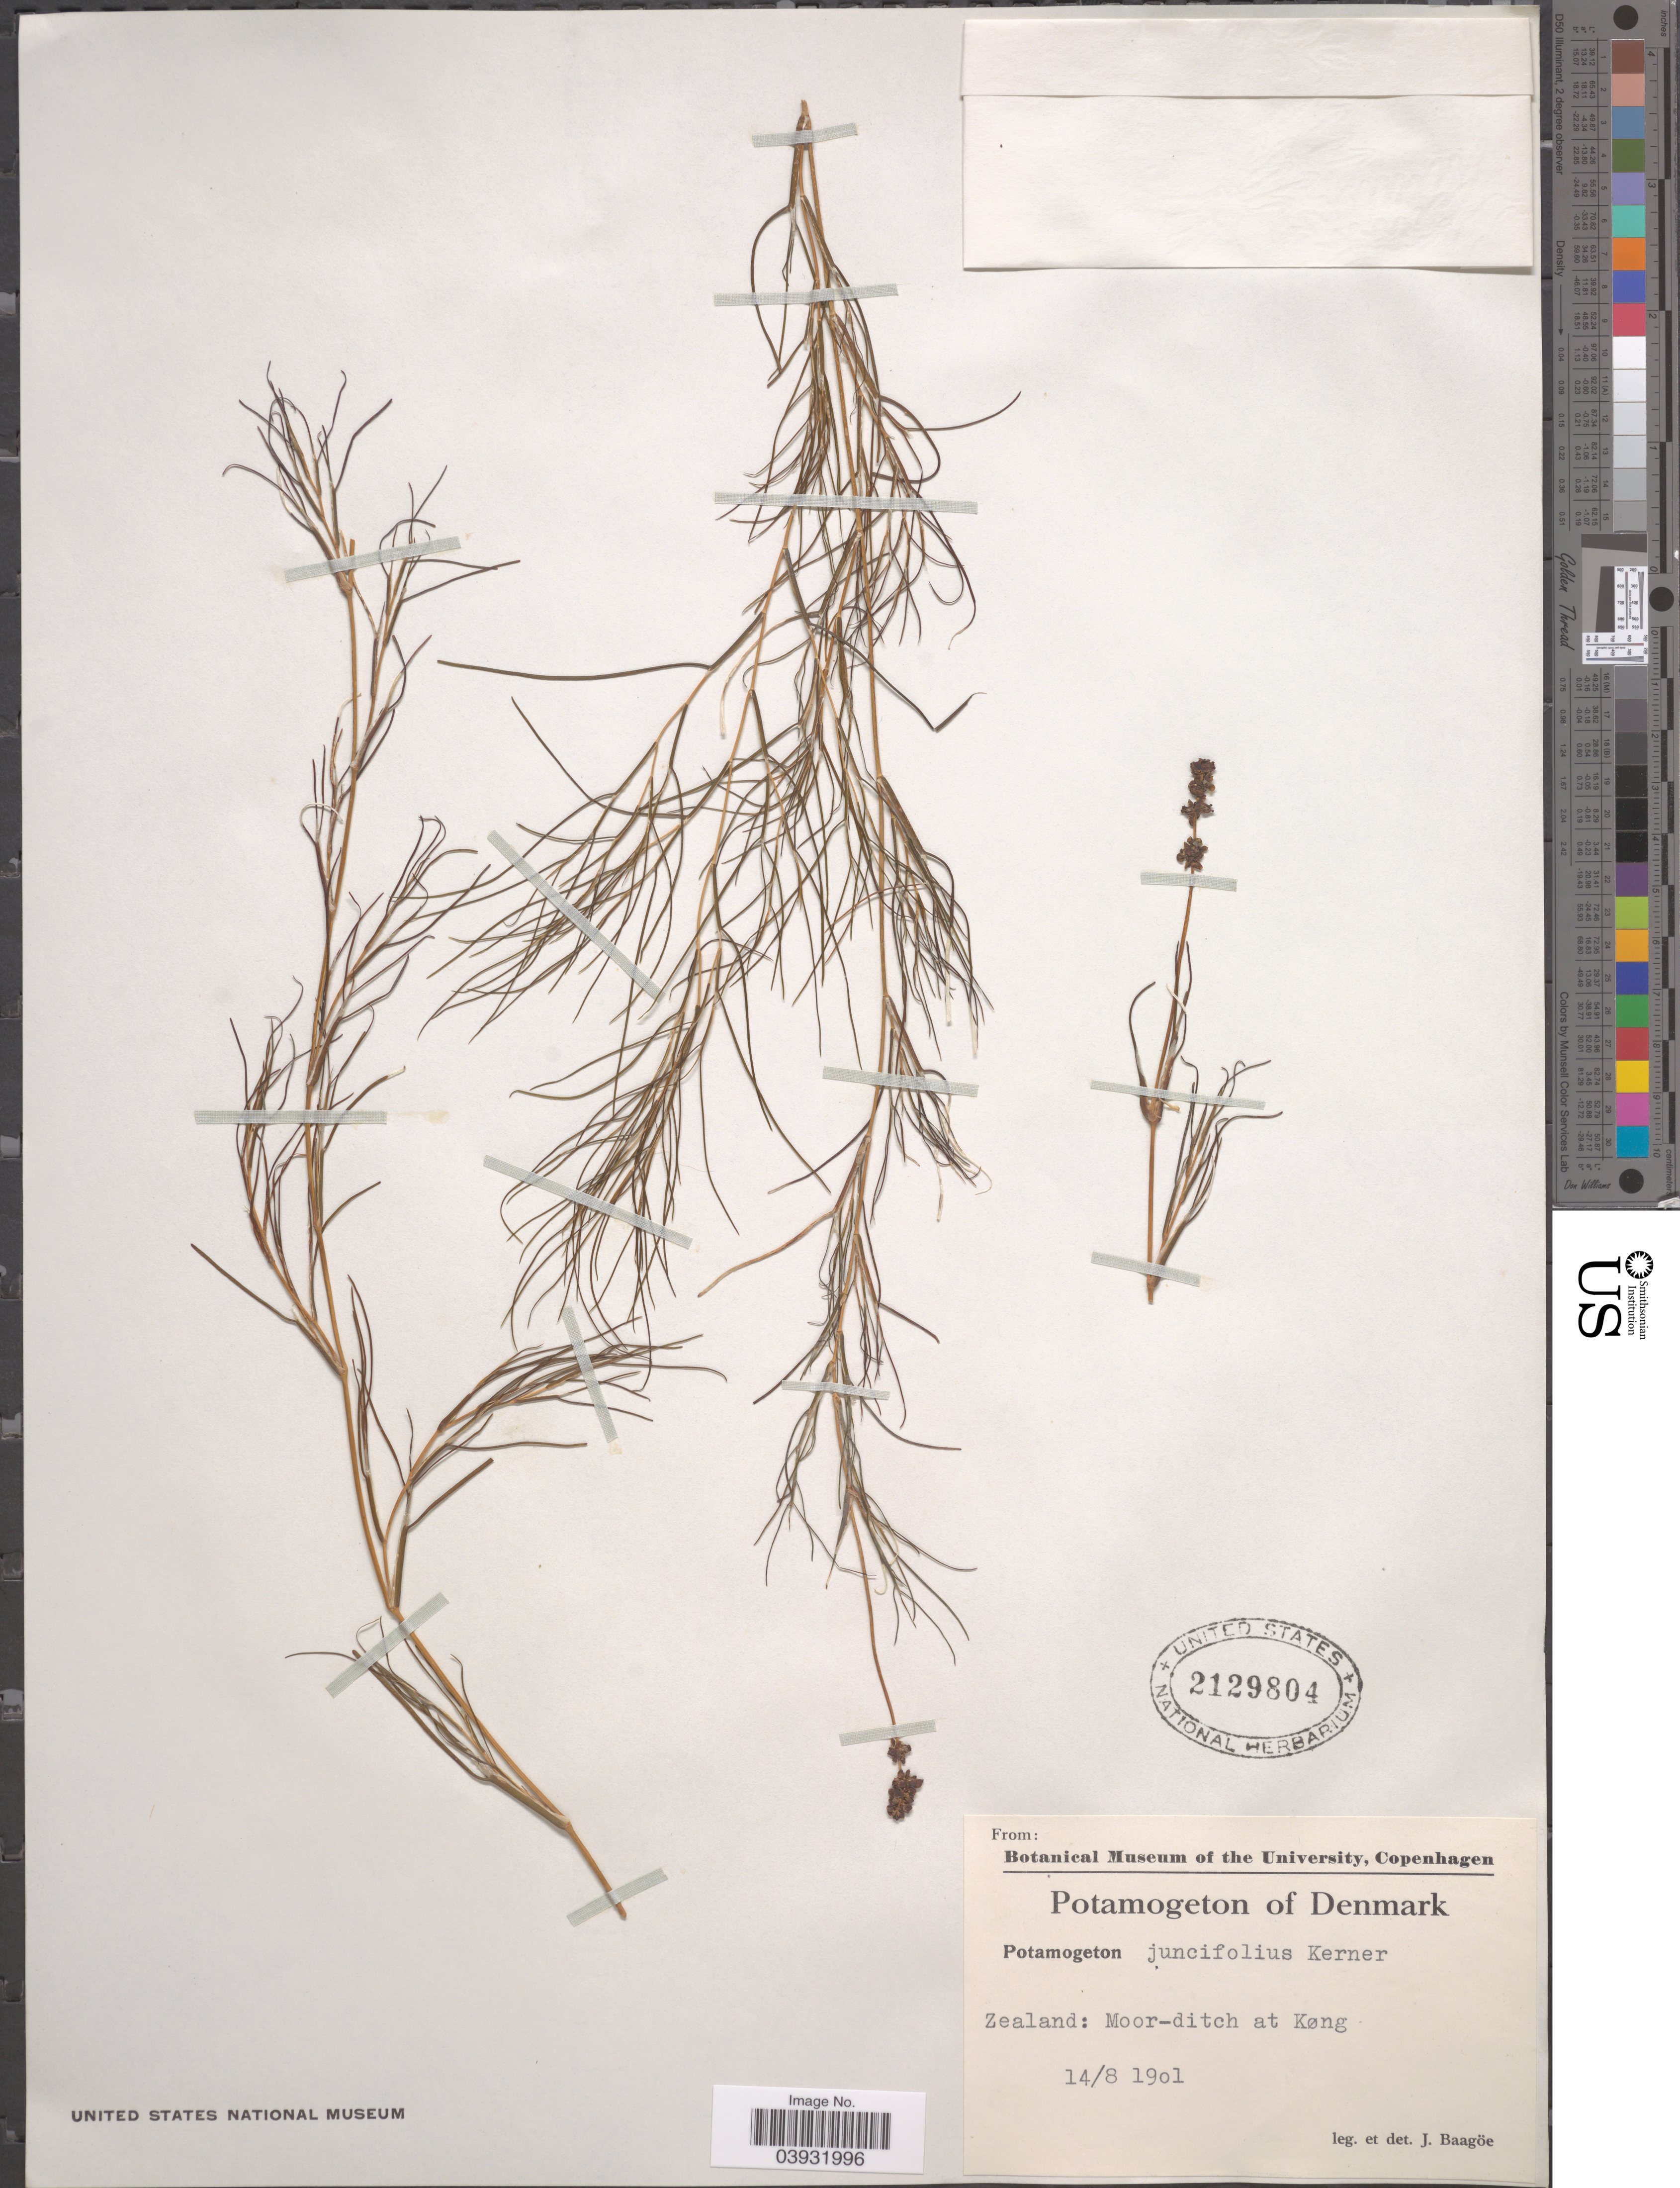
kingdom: Plantae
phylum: Tracheophyta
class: Liliopsida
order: Alismatales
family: Potamogetonaceae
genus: Potamogeton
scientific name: Potamogeton juncifolius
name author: A. Kern.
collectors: J. Baagoe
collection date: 1901-08-14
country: Denmark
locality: Zealand: Moor-ditch at Køng.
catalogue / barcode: US 2129804